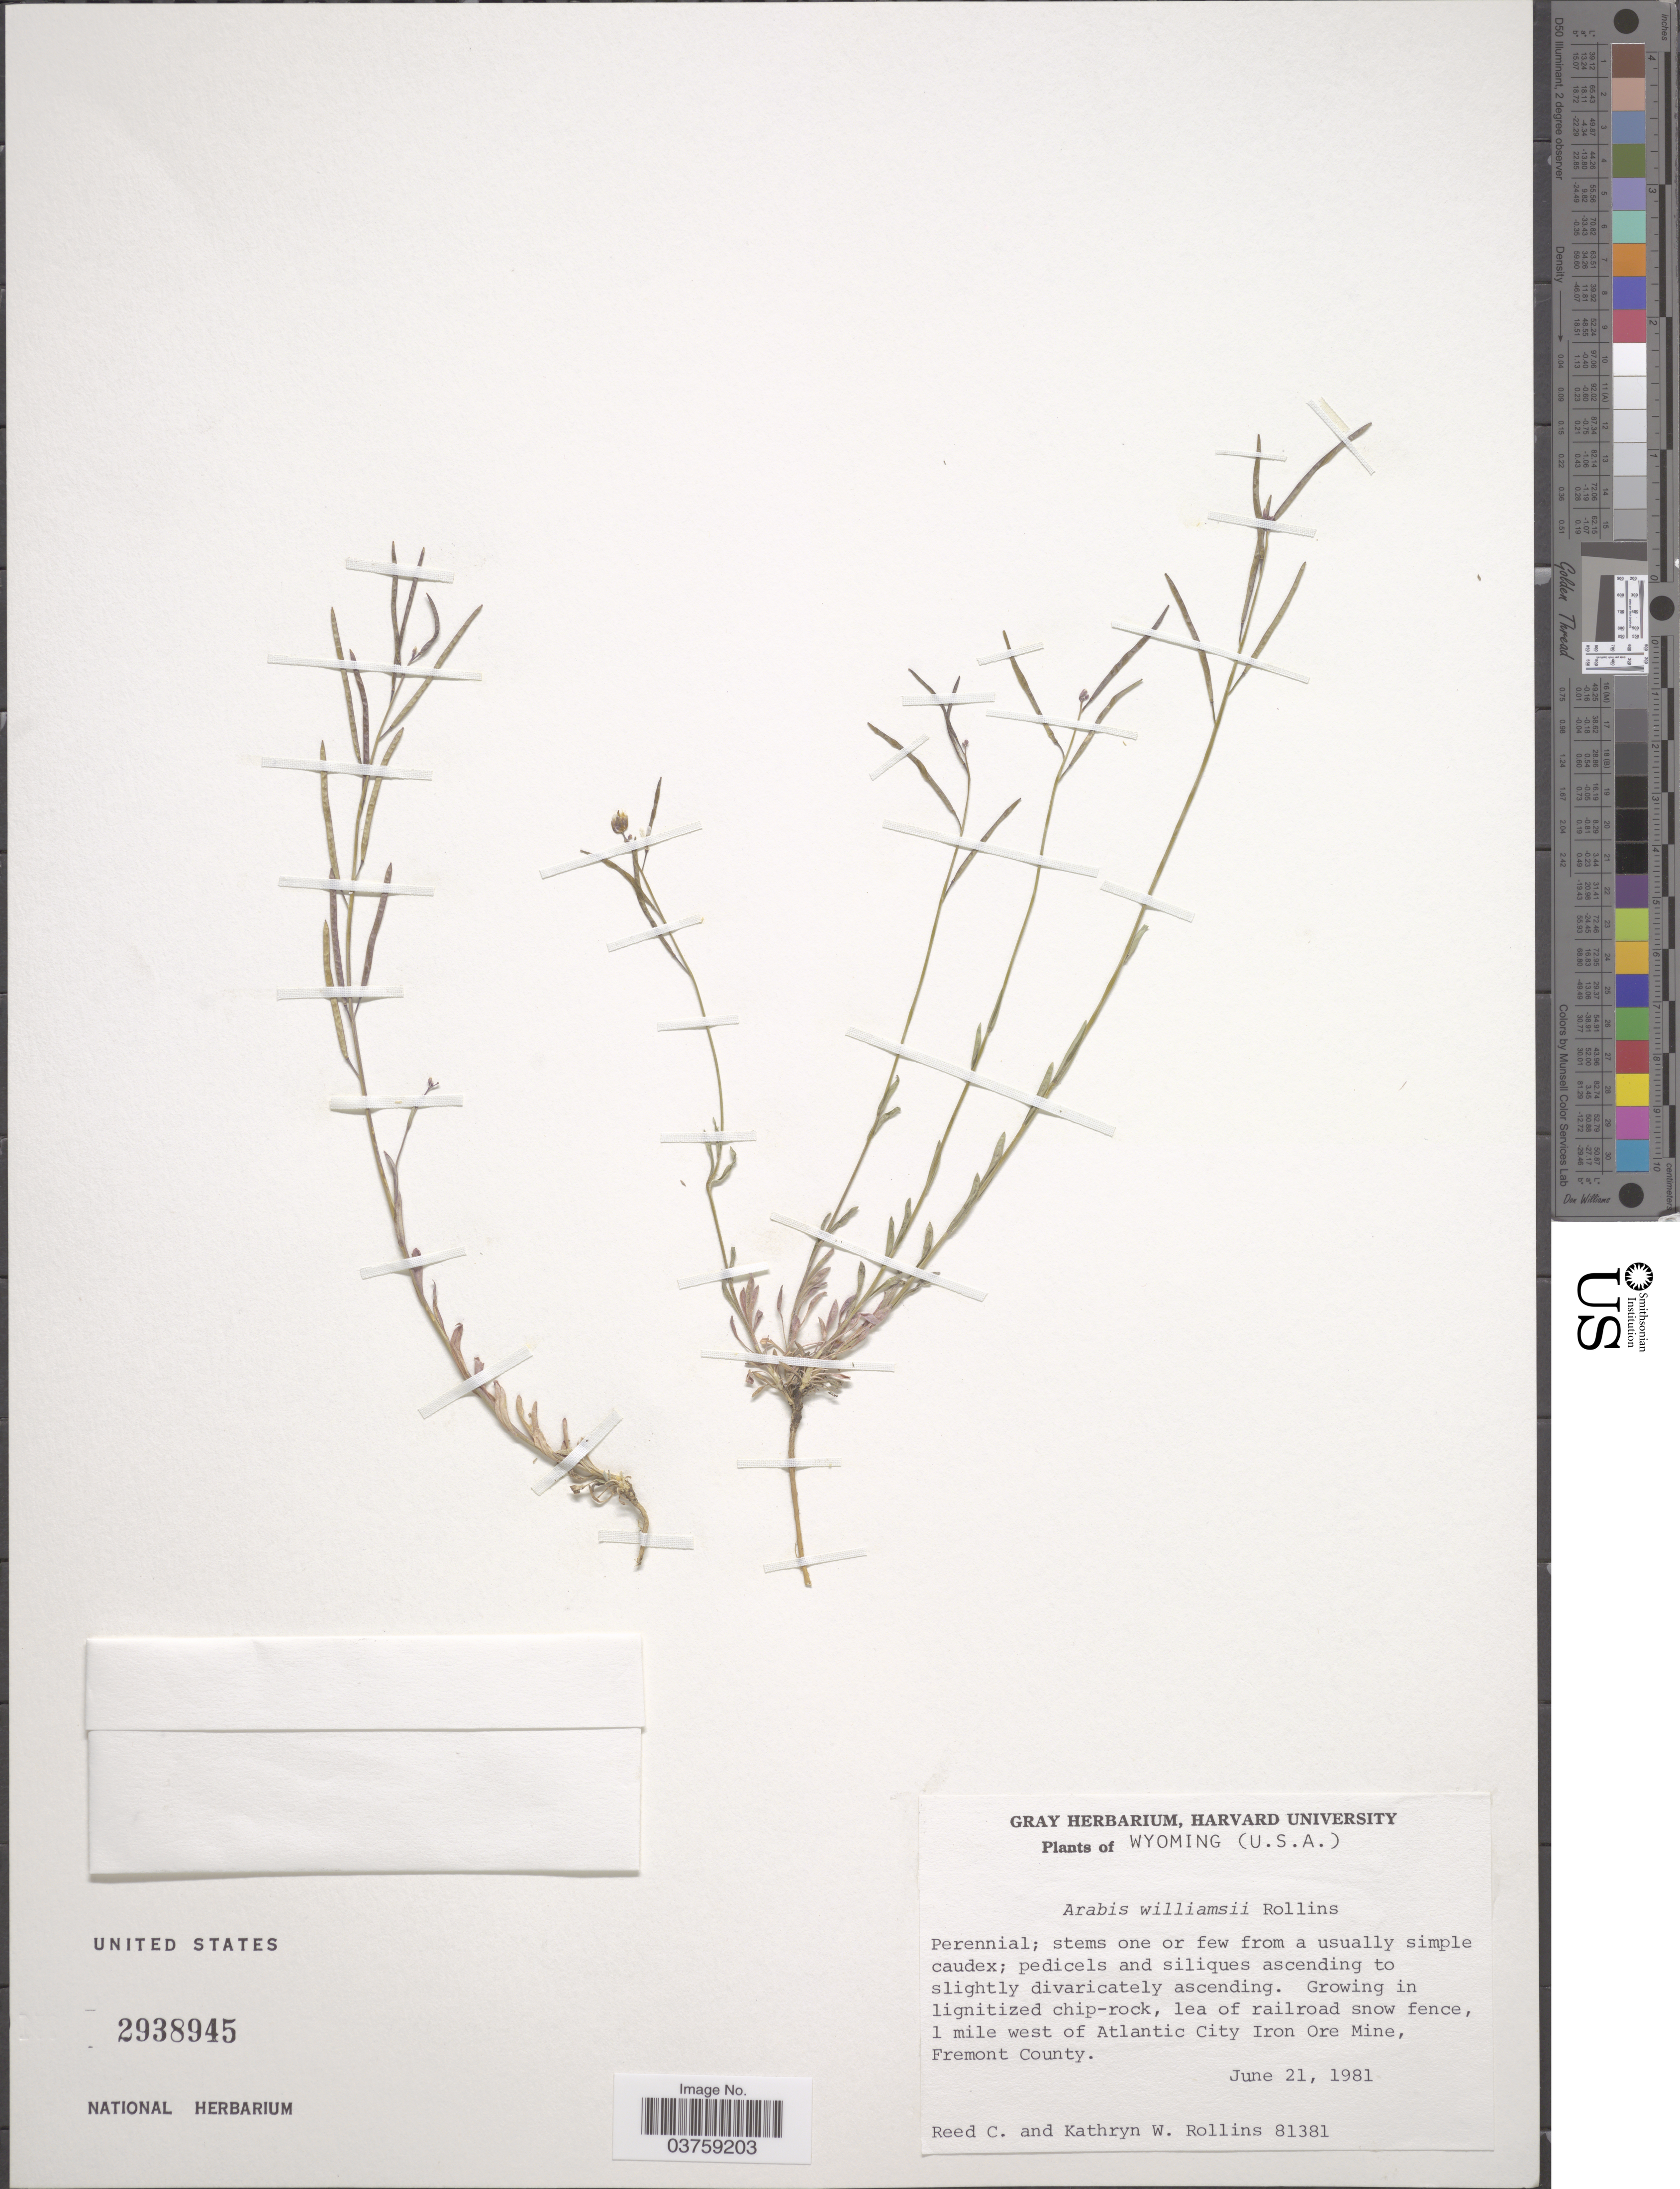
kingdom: Plantae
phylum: Tracheophyta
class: Magnoliopsida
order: Brassicales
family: Brassicaceae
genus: Boechera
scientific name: Boechera williamsii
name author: (Rollins) Dorn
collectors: R. C. Rollins & K. W. Rollins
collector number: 81381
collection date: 1981-06-21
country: United States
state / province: Wyoming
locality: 1 mile west of Atlantic City Irone Ore Mine, Fremont County.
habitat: growing in lignitized chip-rock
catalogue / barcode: US 2938945